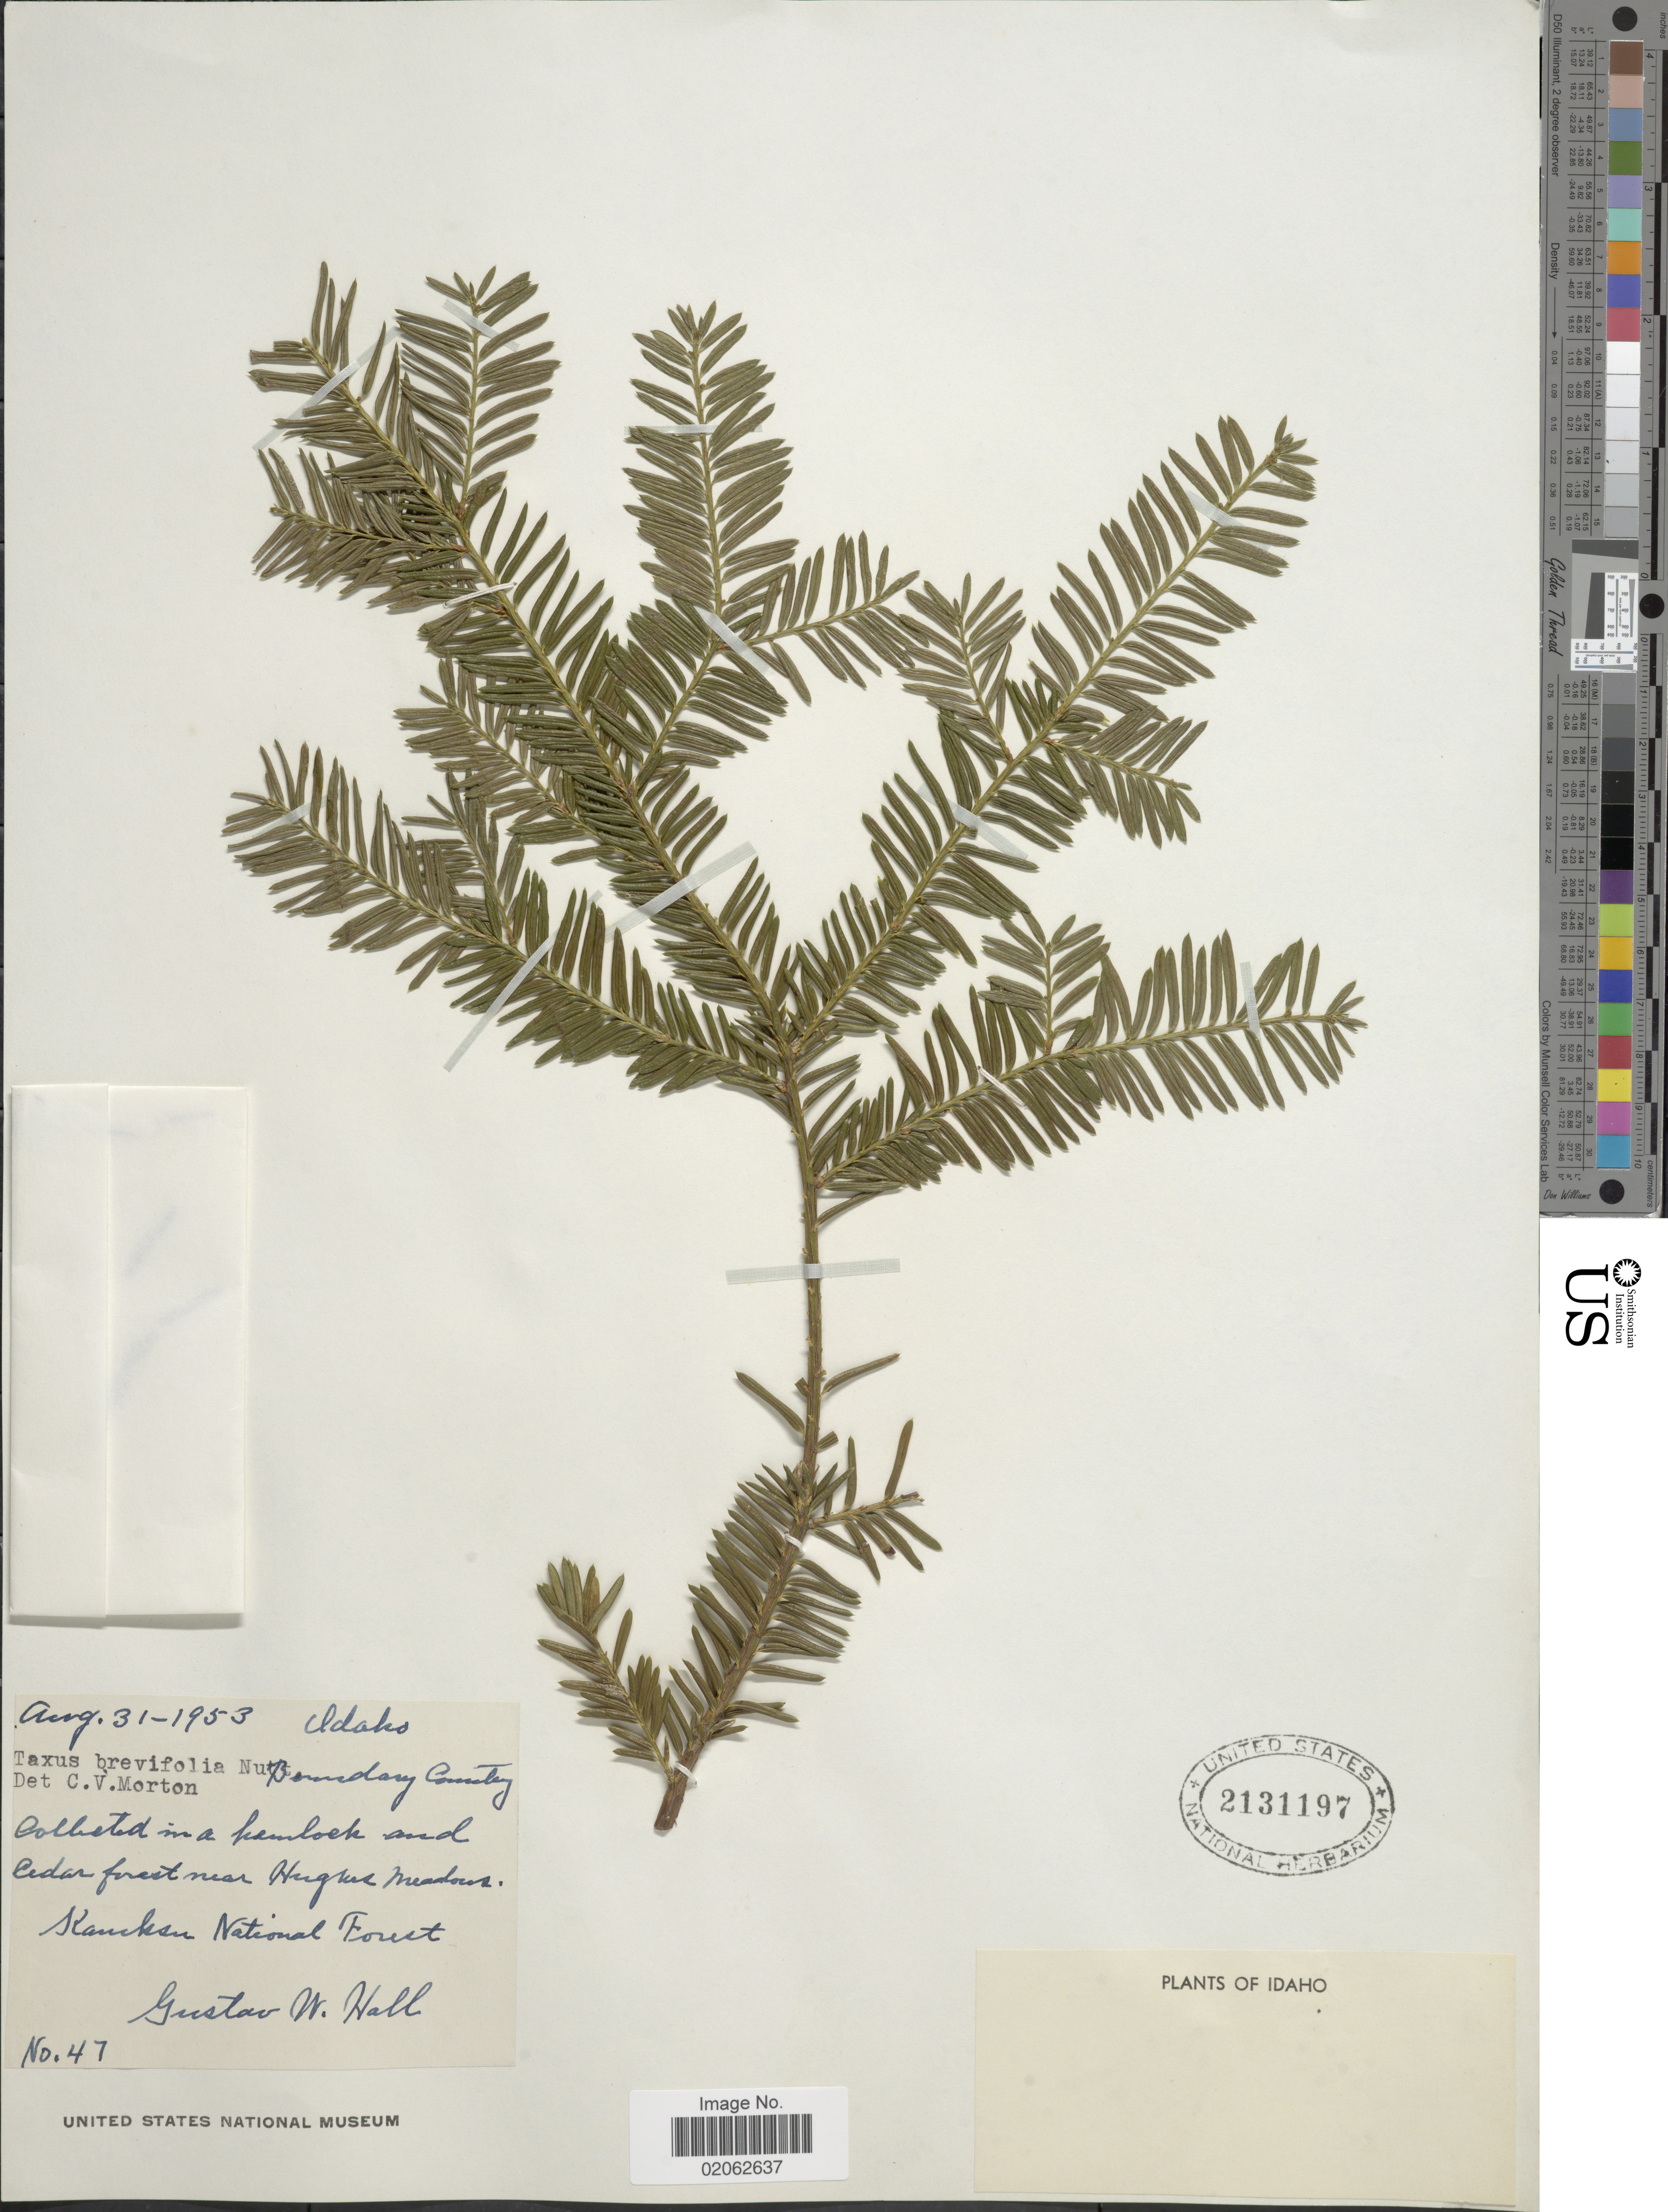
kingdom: Plantae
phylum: Tracheophyta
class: Pinopsida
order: Pinales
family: Taxaceae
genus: Taxus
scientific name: Taxus brevifolia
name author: Nutt.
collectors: G. Hall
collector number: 47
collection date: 1953-08-31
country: United States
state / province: Idaho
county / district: Boundary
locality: Cedar forest near Hughes Meadows, Kancksen National Forest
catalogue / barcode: US 2131197